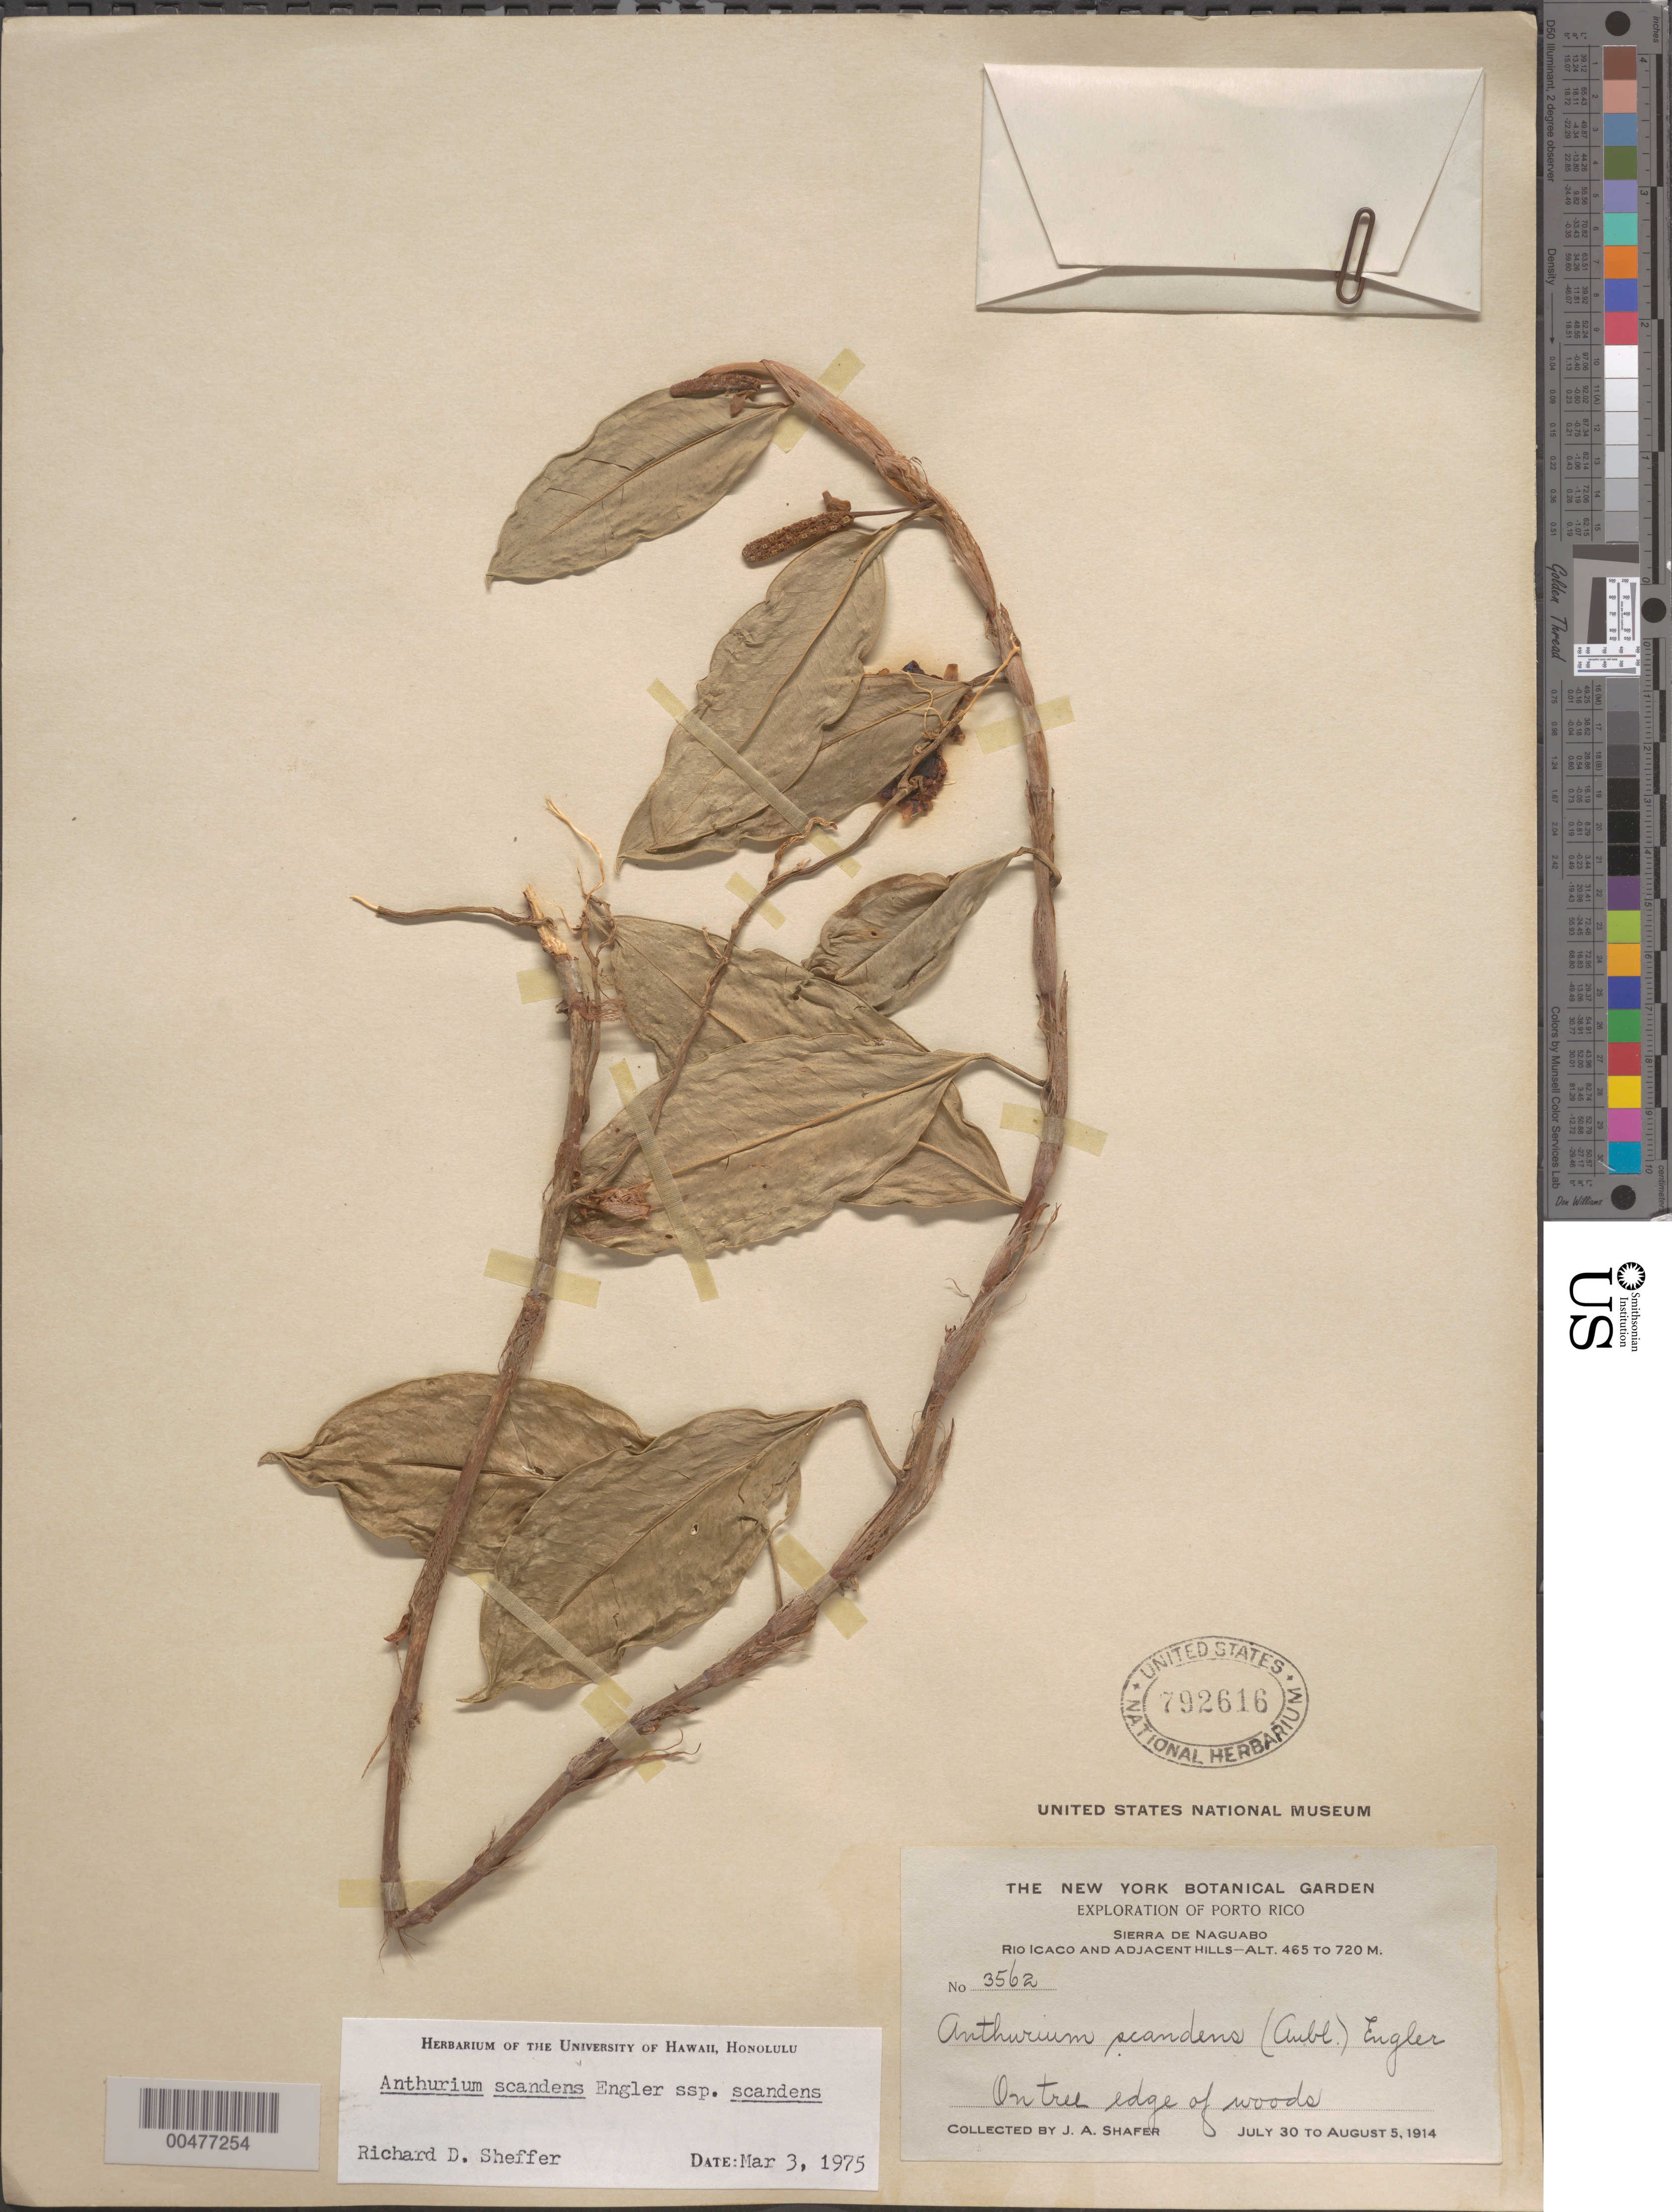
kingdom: Plantae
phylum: Tracheophyta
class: Liliopsida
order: Alismatales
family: Araceae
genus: Anthurium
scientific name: Anthurium scandens subsp. scandens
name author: (Aubl.) Engl.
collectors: J. A. Shafer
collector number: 3562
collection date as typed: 30 Jul 1914 to 05 Aug 1914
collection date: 1914-07-30/1914-08-05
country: Puerto Rico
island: Greater Antilles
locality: Sierra de Naguabo, Rio Icaco and adjacent hills. On tree edge of woods.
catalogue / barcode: US 792616